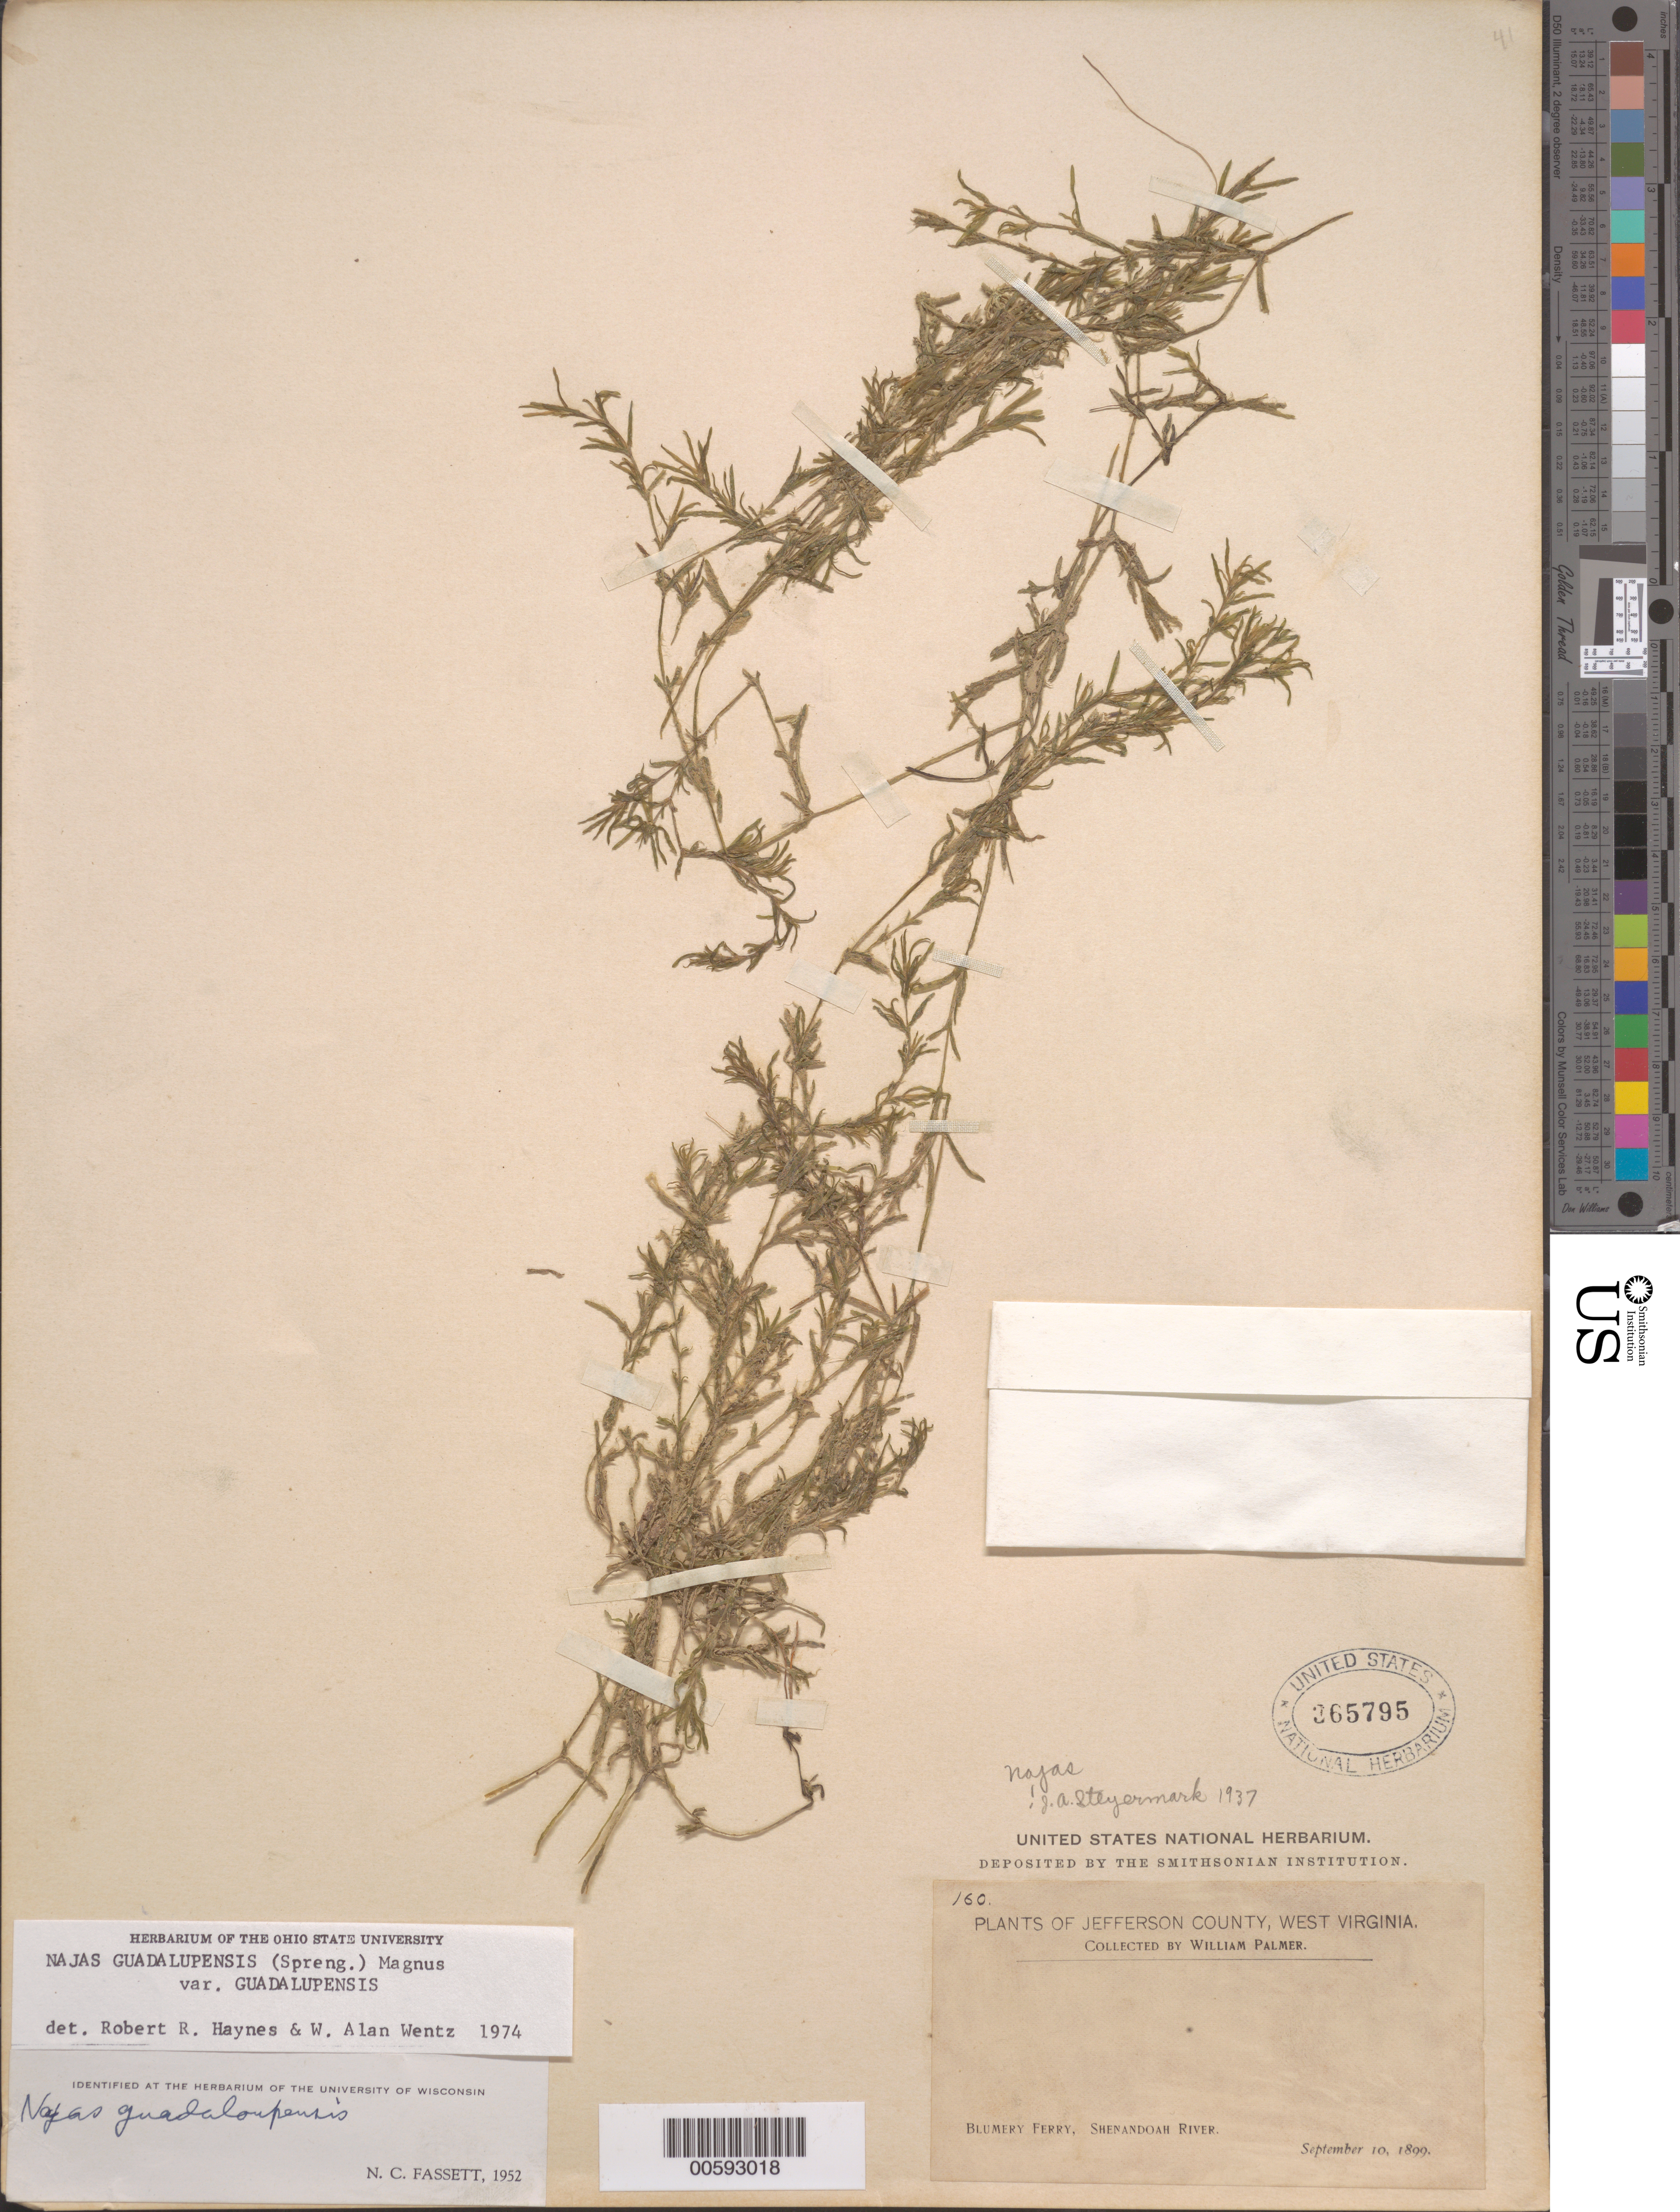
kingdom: Plantae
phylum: Tracheophyta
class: Liliopsida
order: Alismatales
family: Hydrocharitaceae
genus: Najas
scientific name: Najas guadalupensis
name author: (Spreng.) Magnus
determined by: Haynes, R. R.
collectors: W. Palmer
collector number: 160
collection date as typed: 10 Sep 1899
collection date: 1899-09-10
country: United States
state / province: West Virginia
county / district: Jefferson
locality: Blumery Ferry, Shenandoah River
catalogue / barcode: US 365795